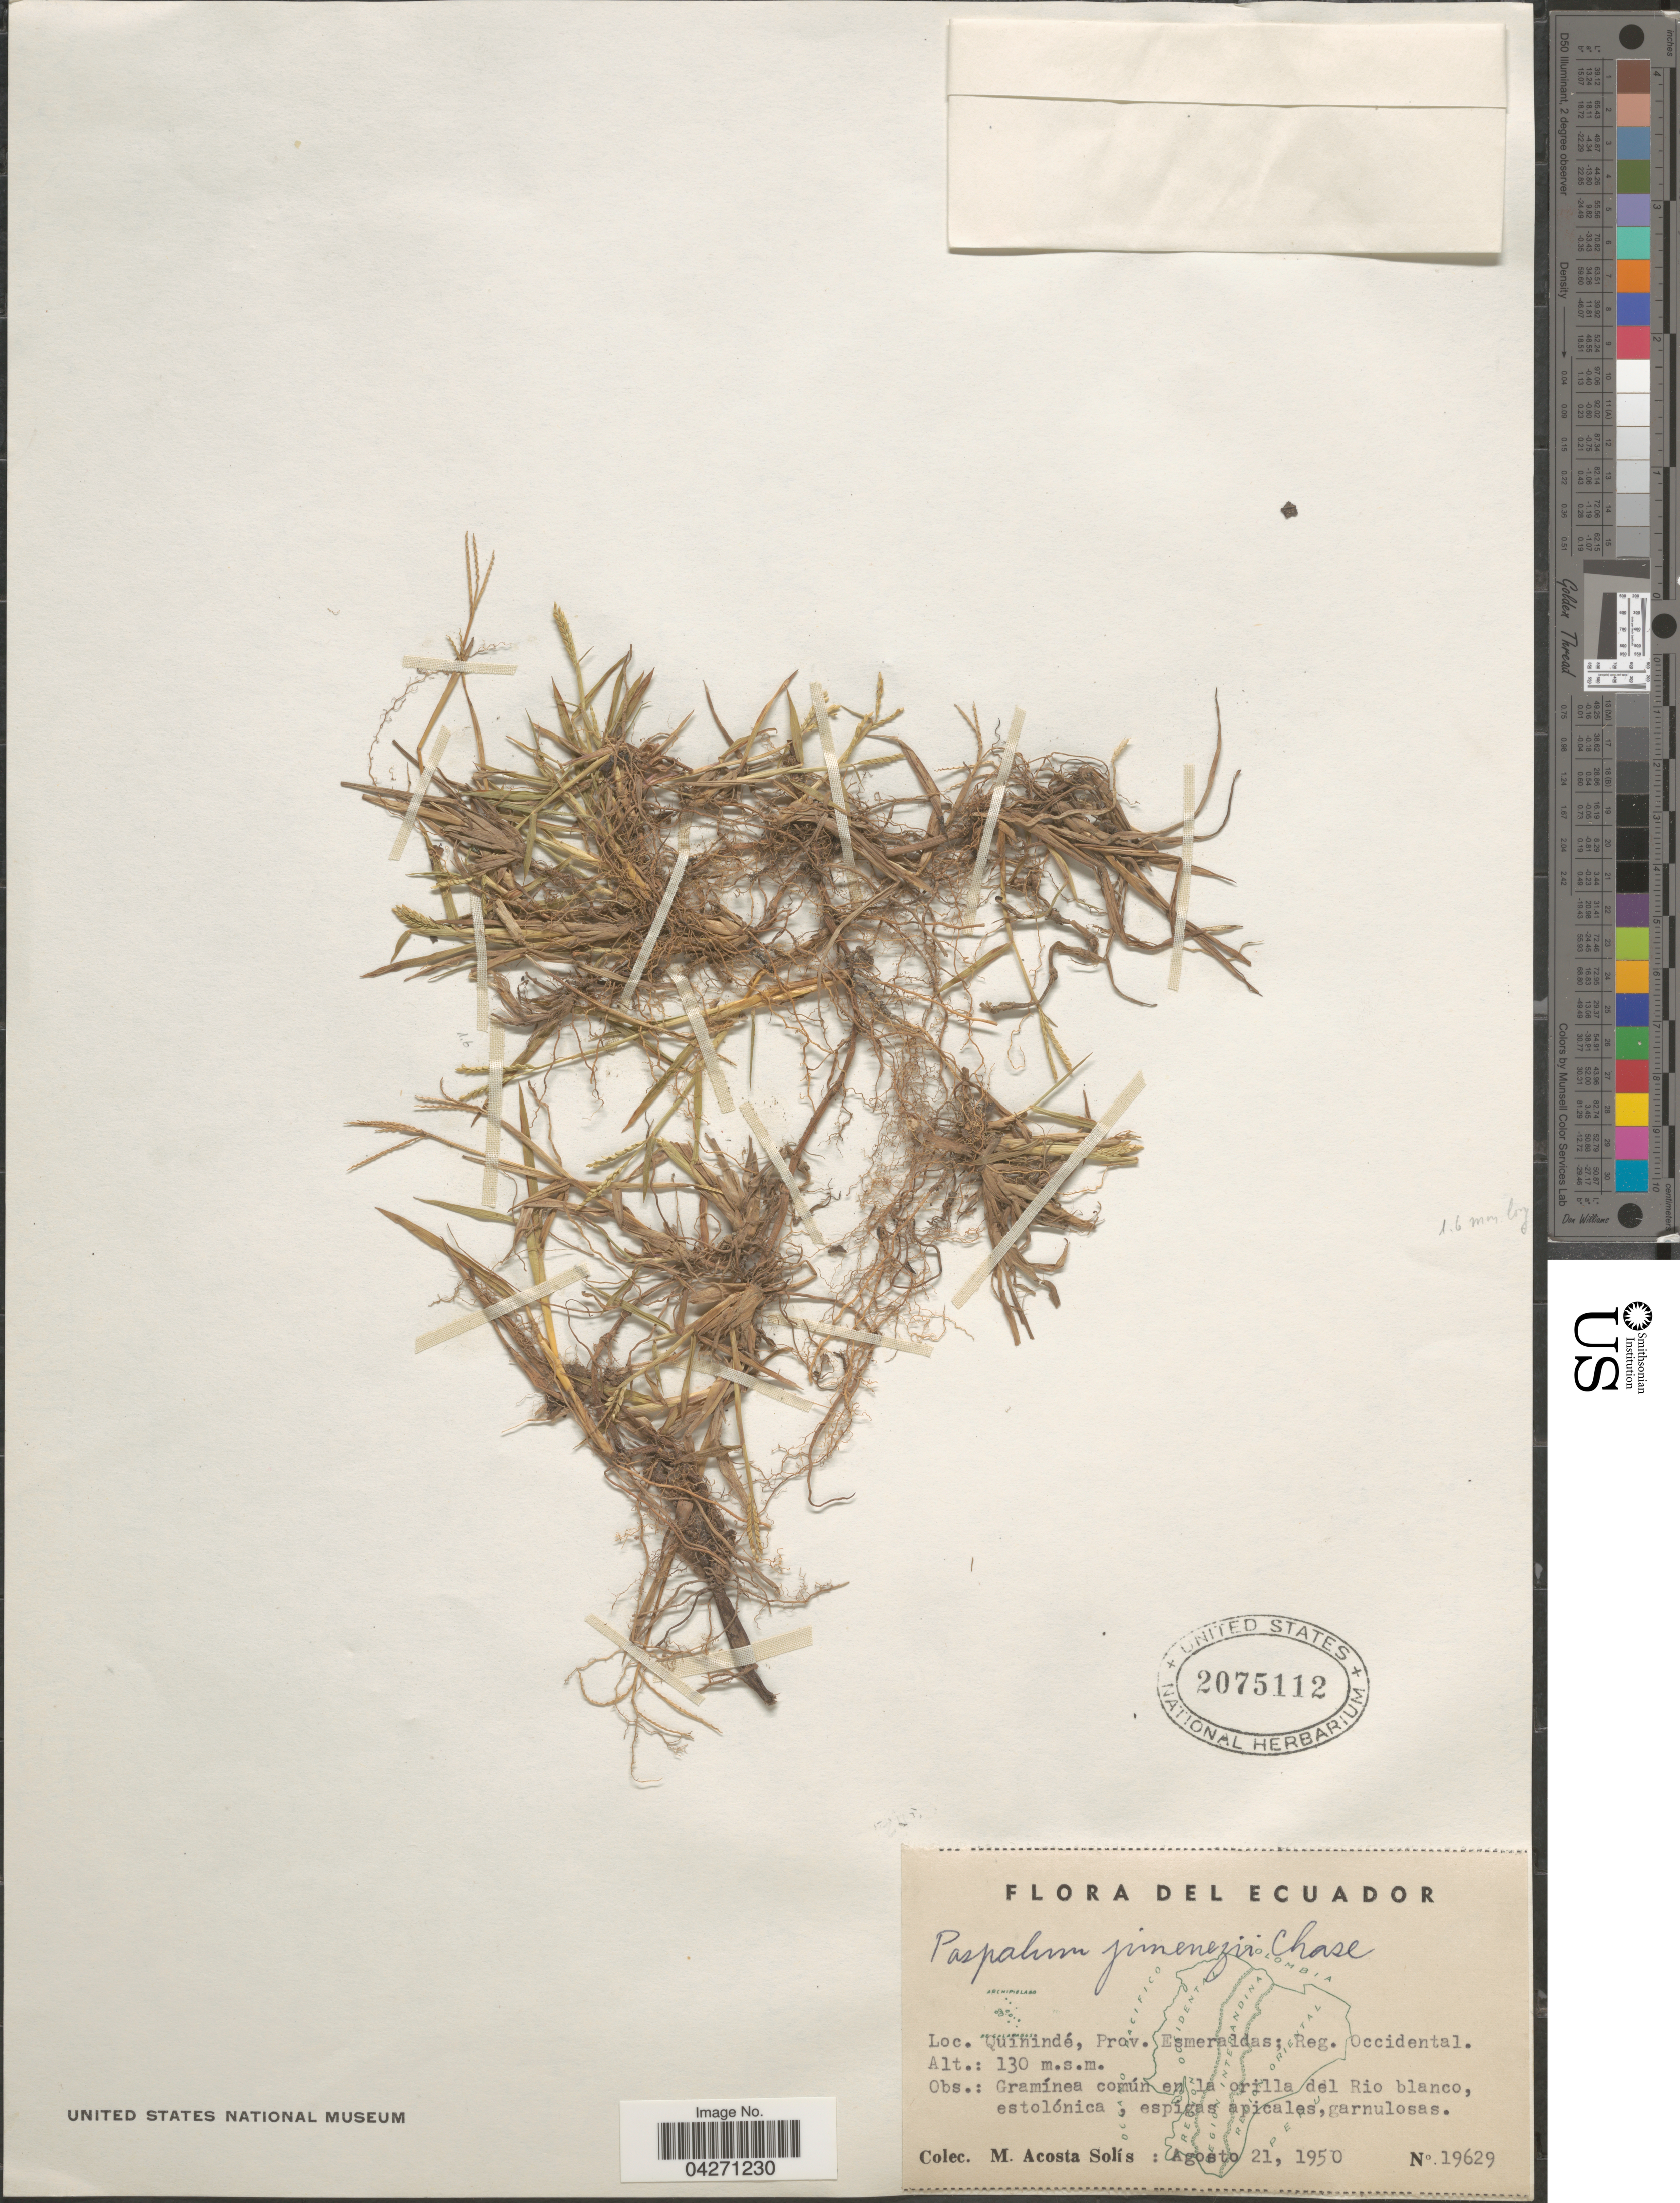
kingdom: Plantae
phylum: Tracheophyta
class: Liliopsida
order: Poales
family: Poaceae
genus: Paspalum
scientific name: Paspalum jimenezii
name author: Chase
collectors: M. Acosta Solis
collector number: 19629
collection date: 1950-08-21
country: Ecuador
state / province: Esmeraldas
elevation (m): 130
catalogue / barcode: US 2075112